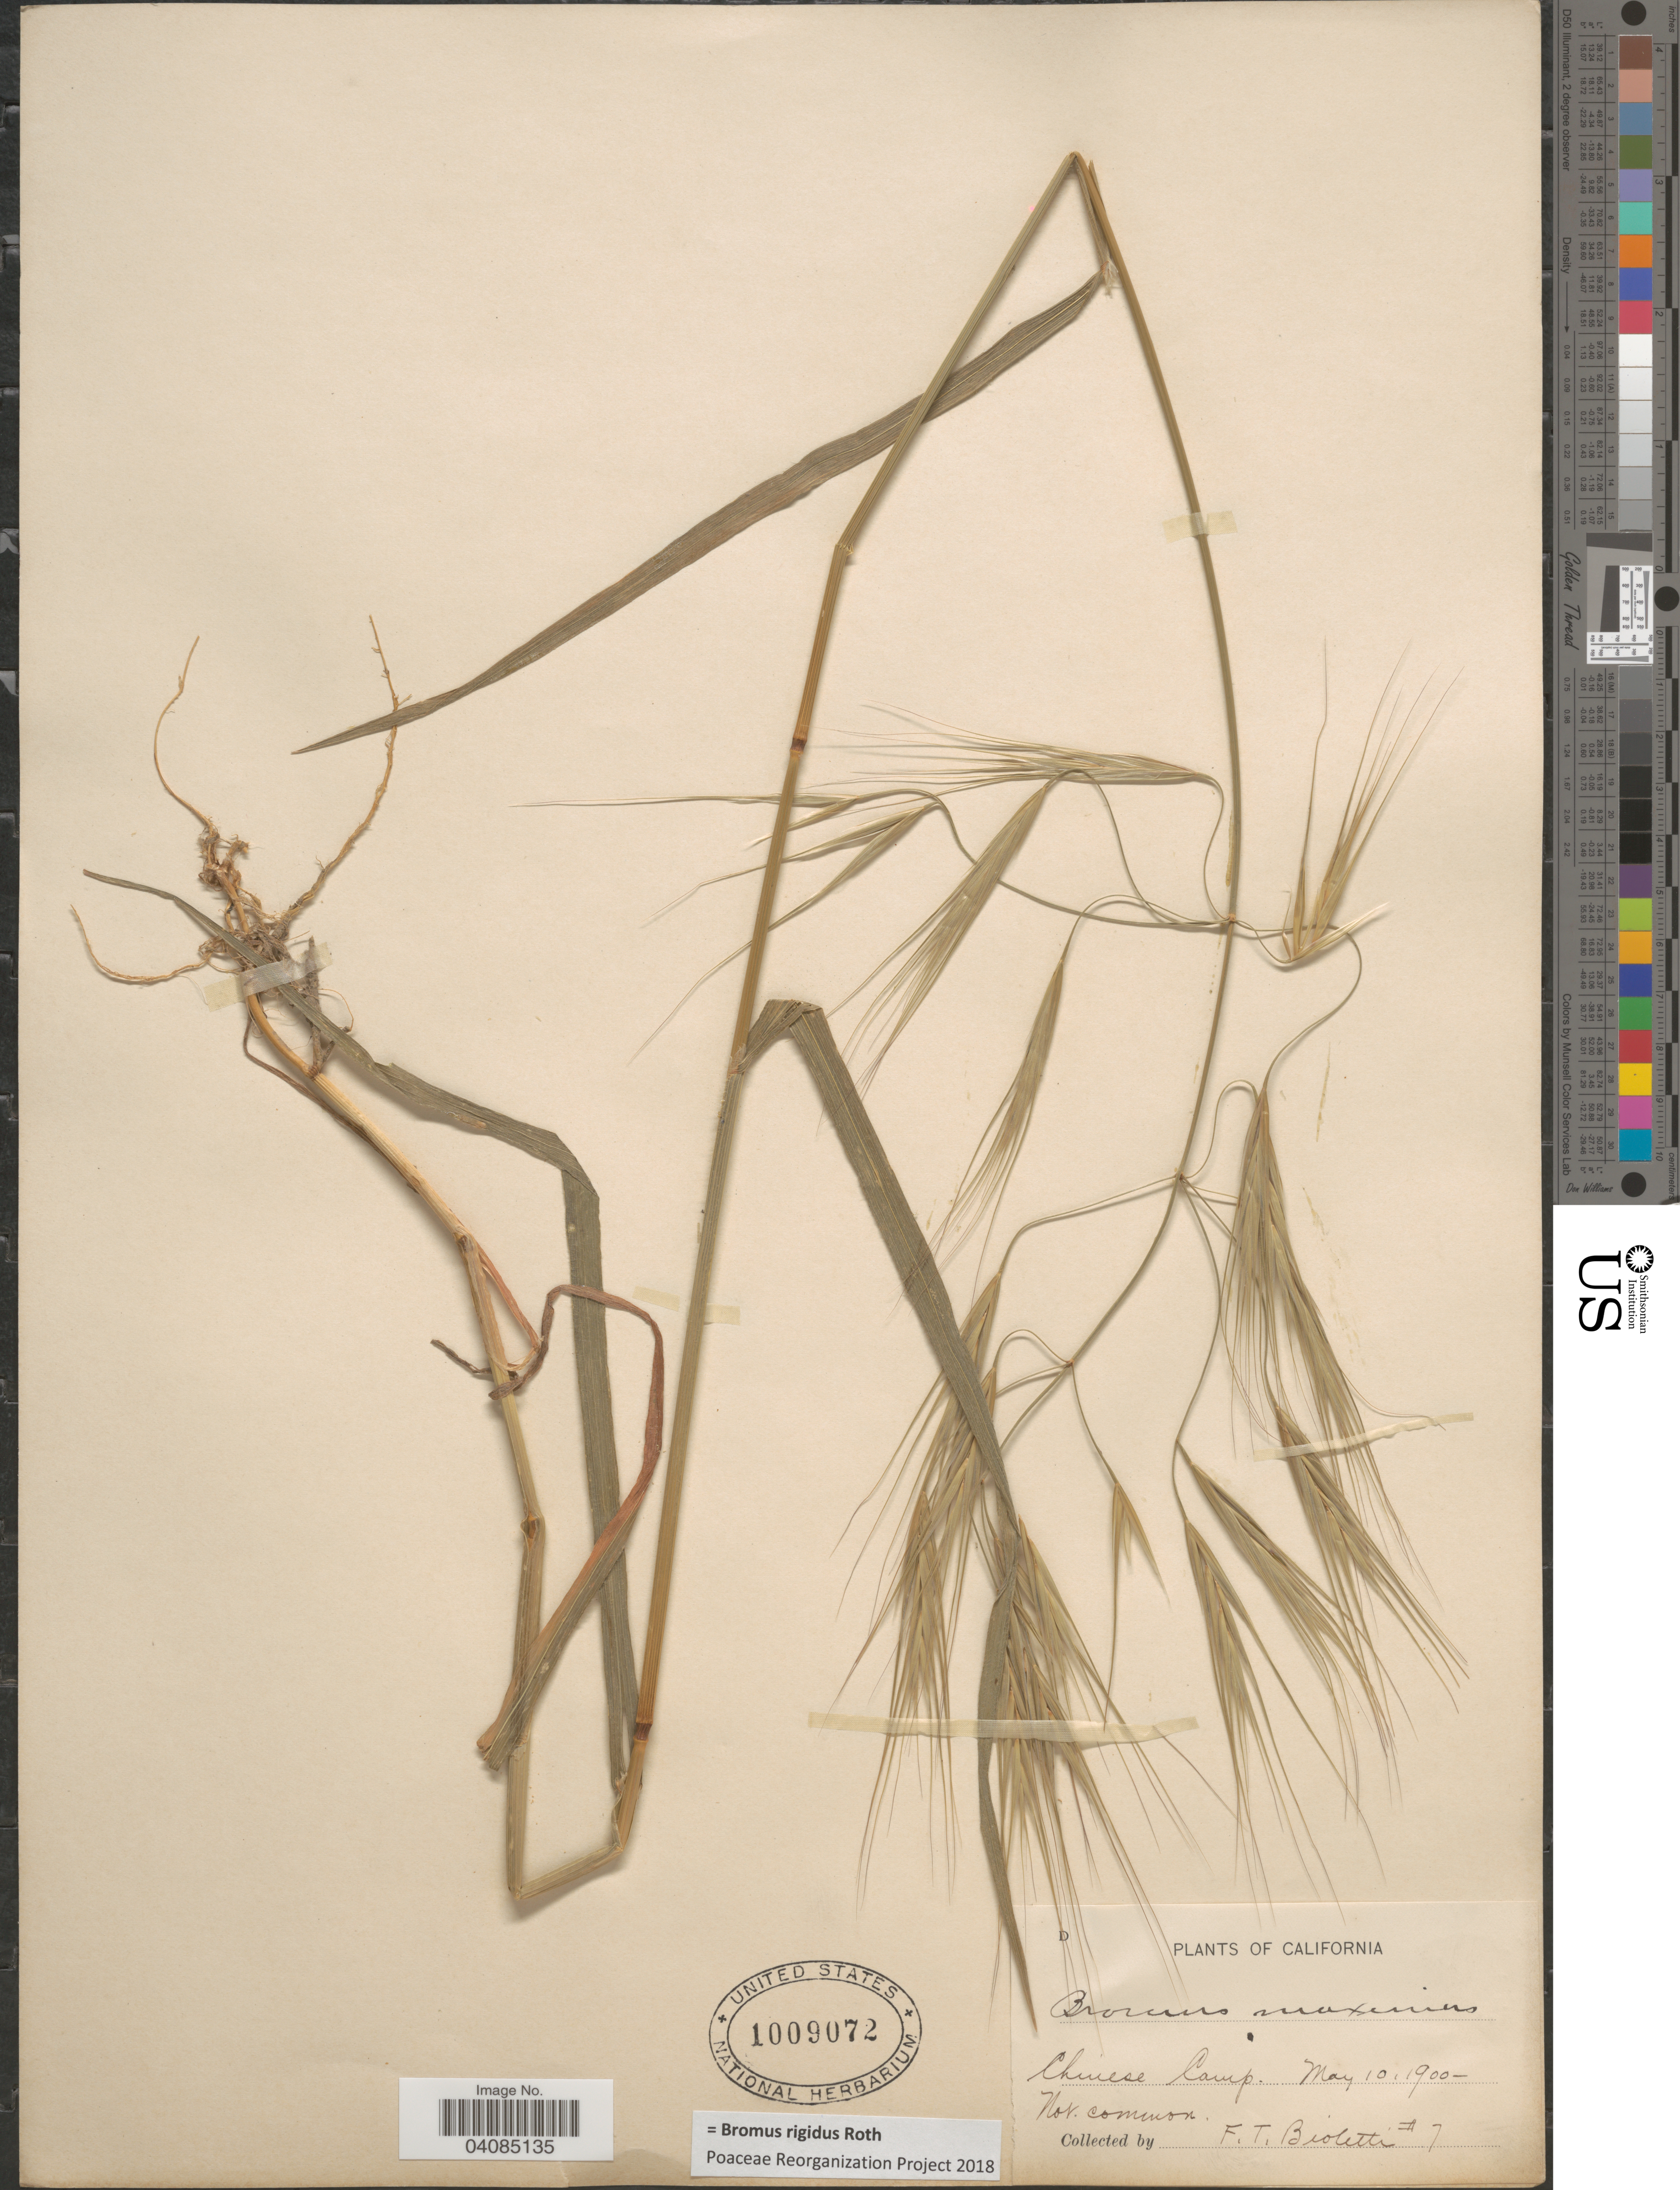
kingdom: Plantae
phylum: Tracheophyta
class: Liliopsida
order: Poales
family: Poaceae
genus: Bromus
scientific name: Bromus rigidus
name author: Roth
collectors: F. T. Bioletti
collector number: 7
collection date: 1900-05-10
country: United States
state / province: California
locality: Chinese Camp.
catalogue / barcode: US 1009072